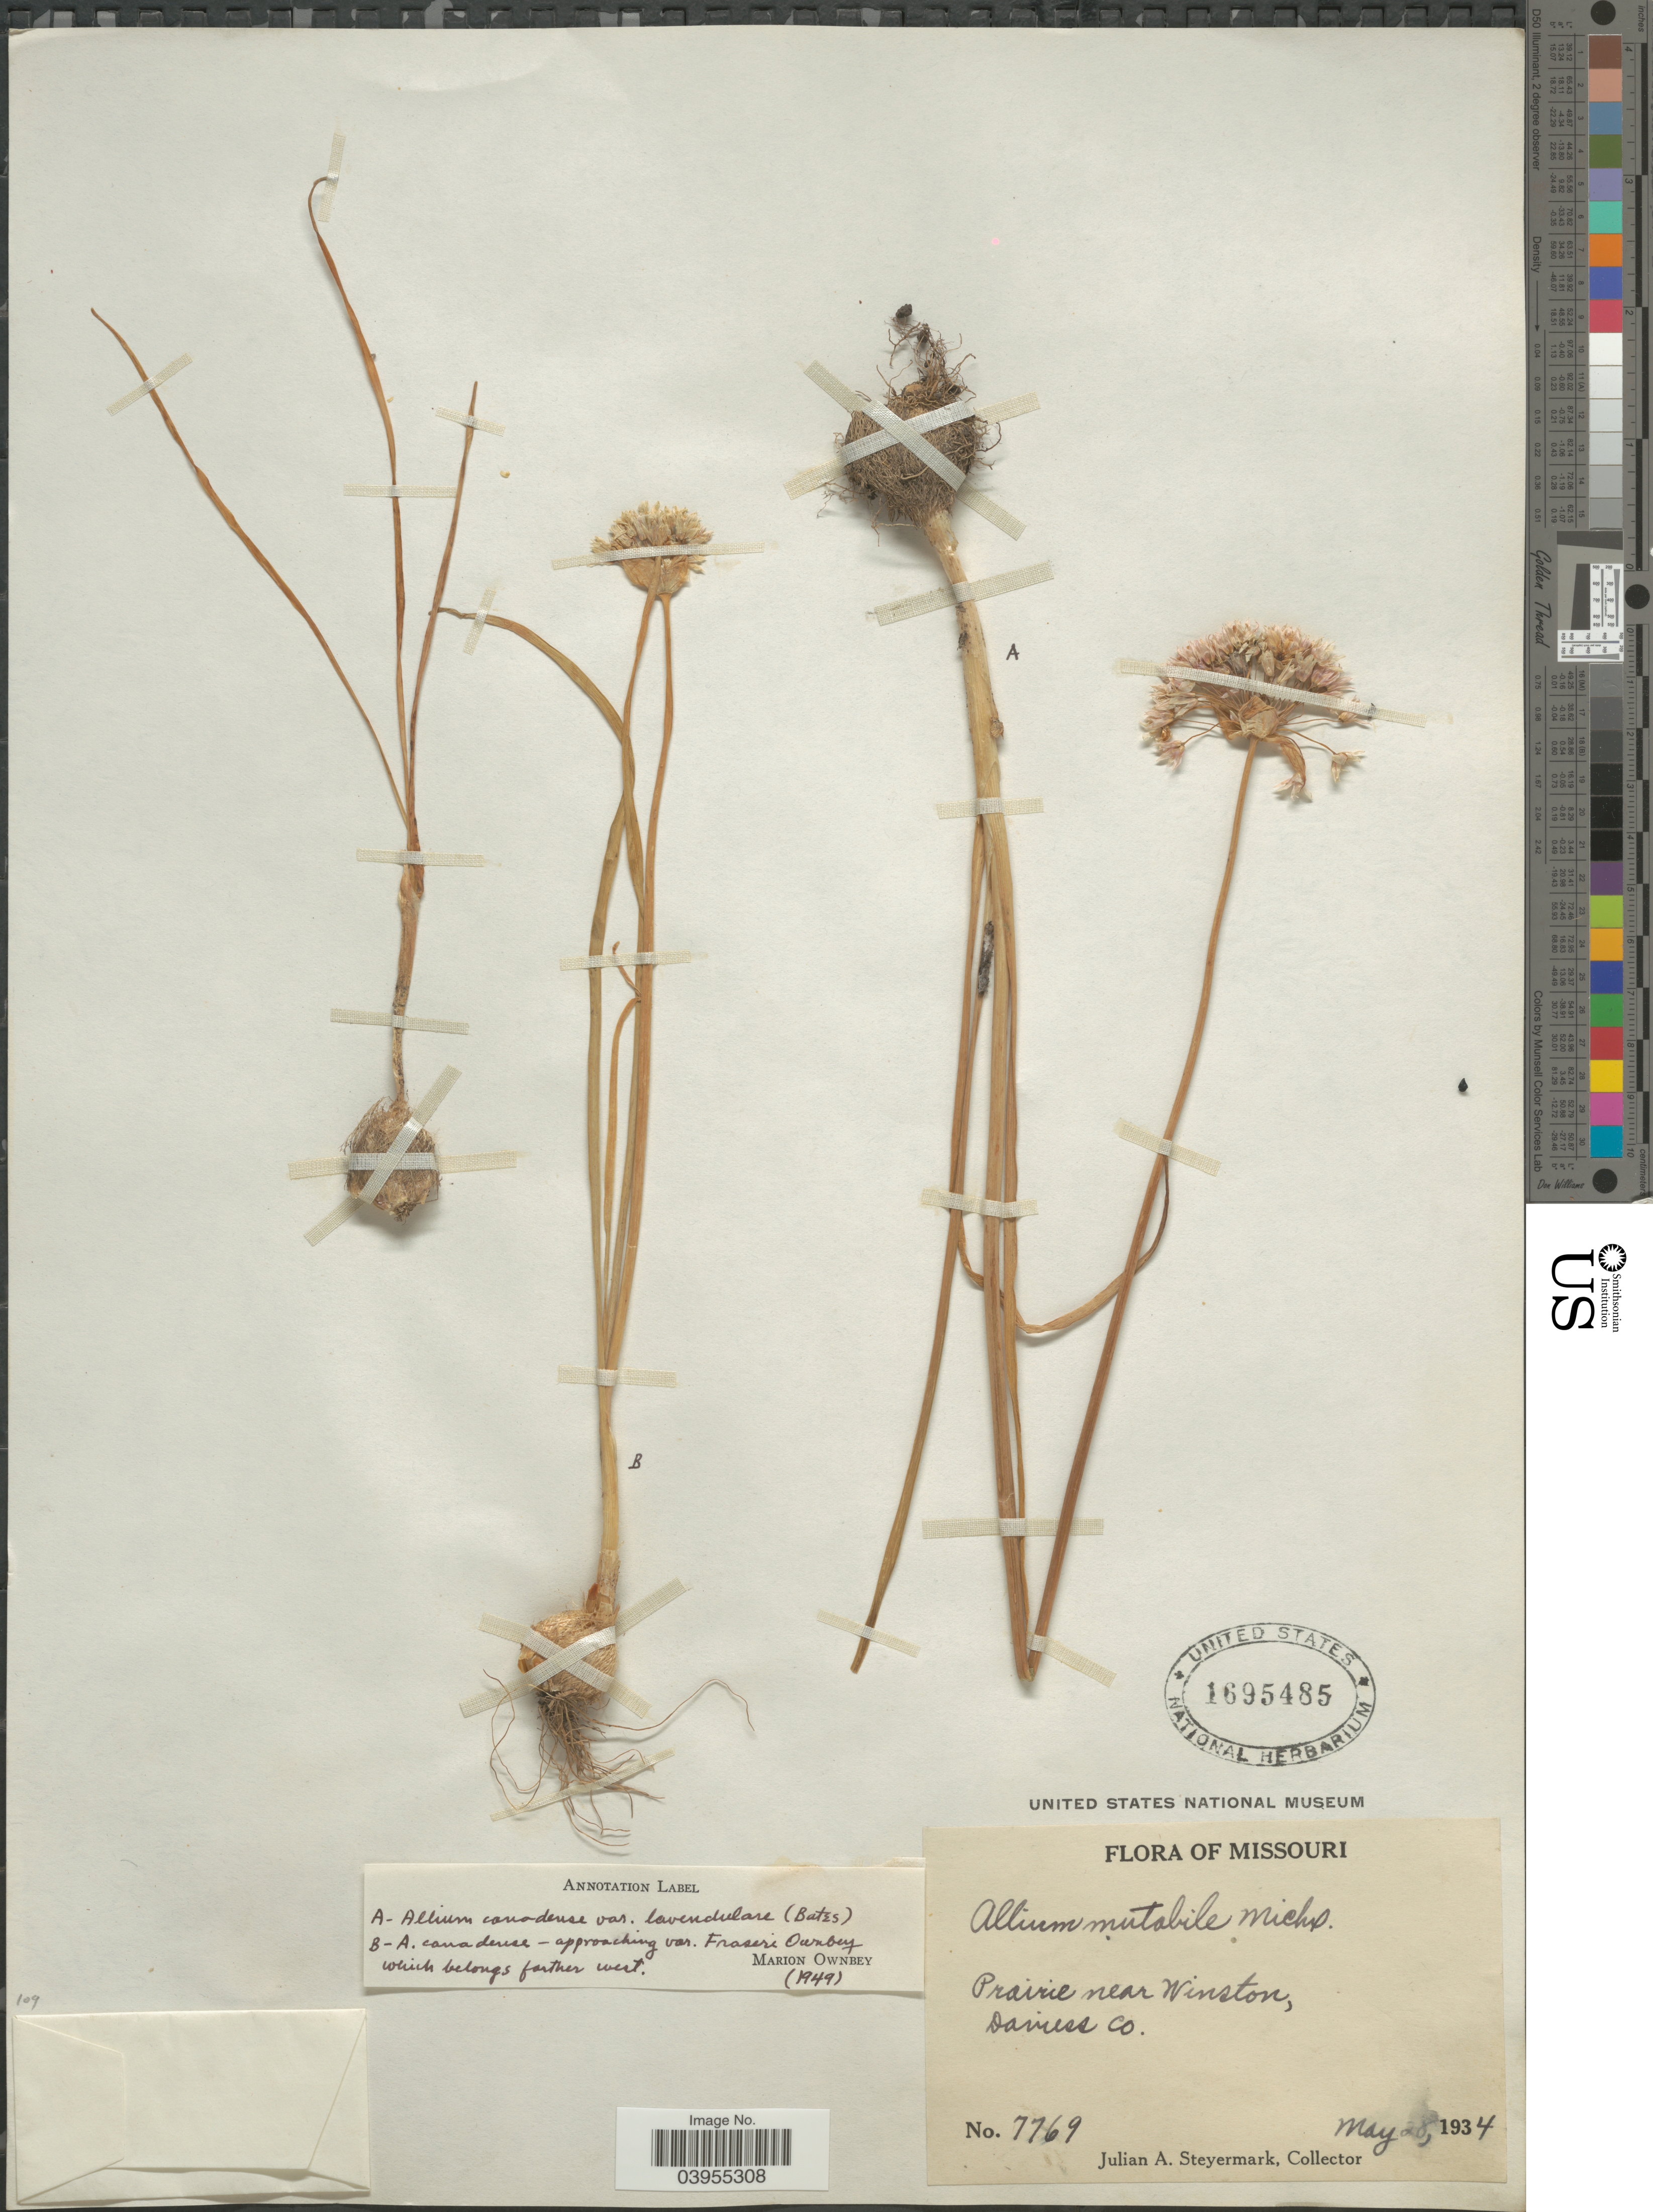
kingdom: Plantae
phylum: Tracheophyta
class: Liliopsida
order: Asparagales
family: Amaryllidaceae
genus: Allium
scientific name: Allium canadense var. lavandulare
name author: (Bates) Ownbey & Aase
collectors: J. Steyermark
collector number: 7769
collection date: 1934-05-28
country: United States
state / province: Missouri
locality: Prairie near Winston, Daviess Co.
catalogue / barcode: US 1695485